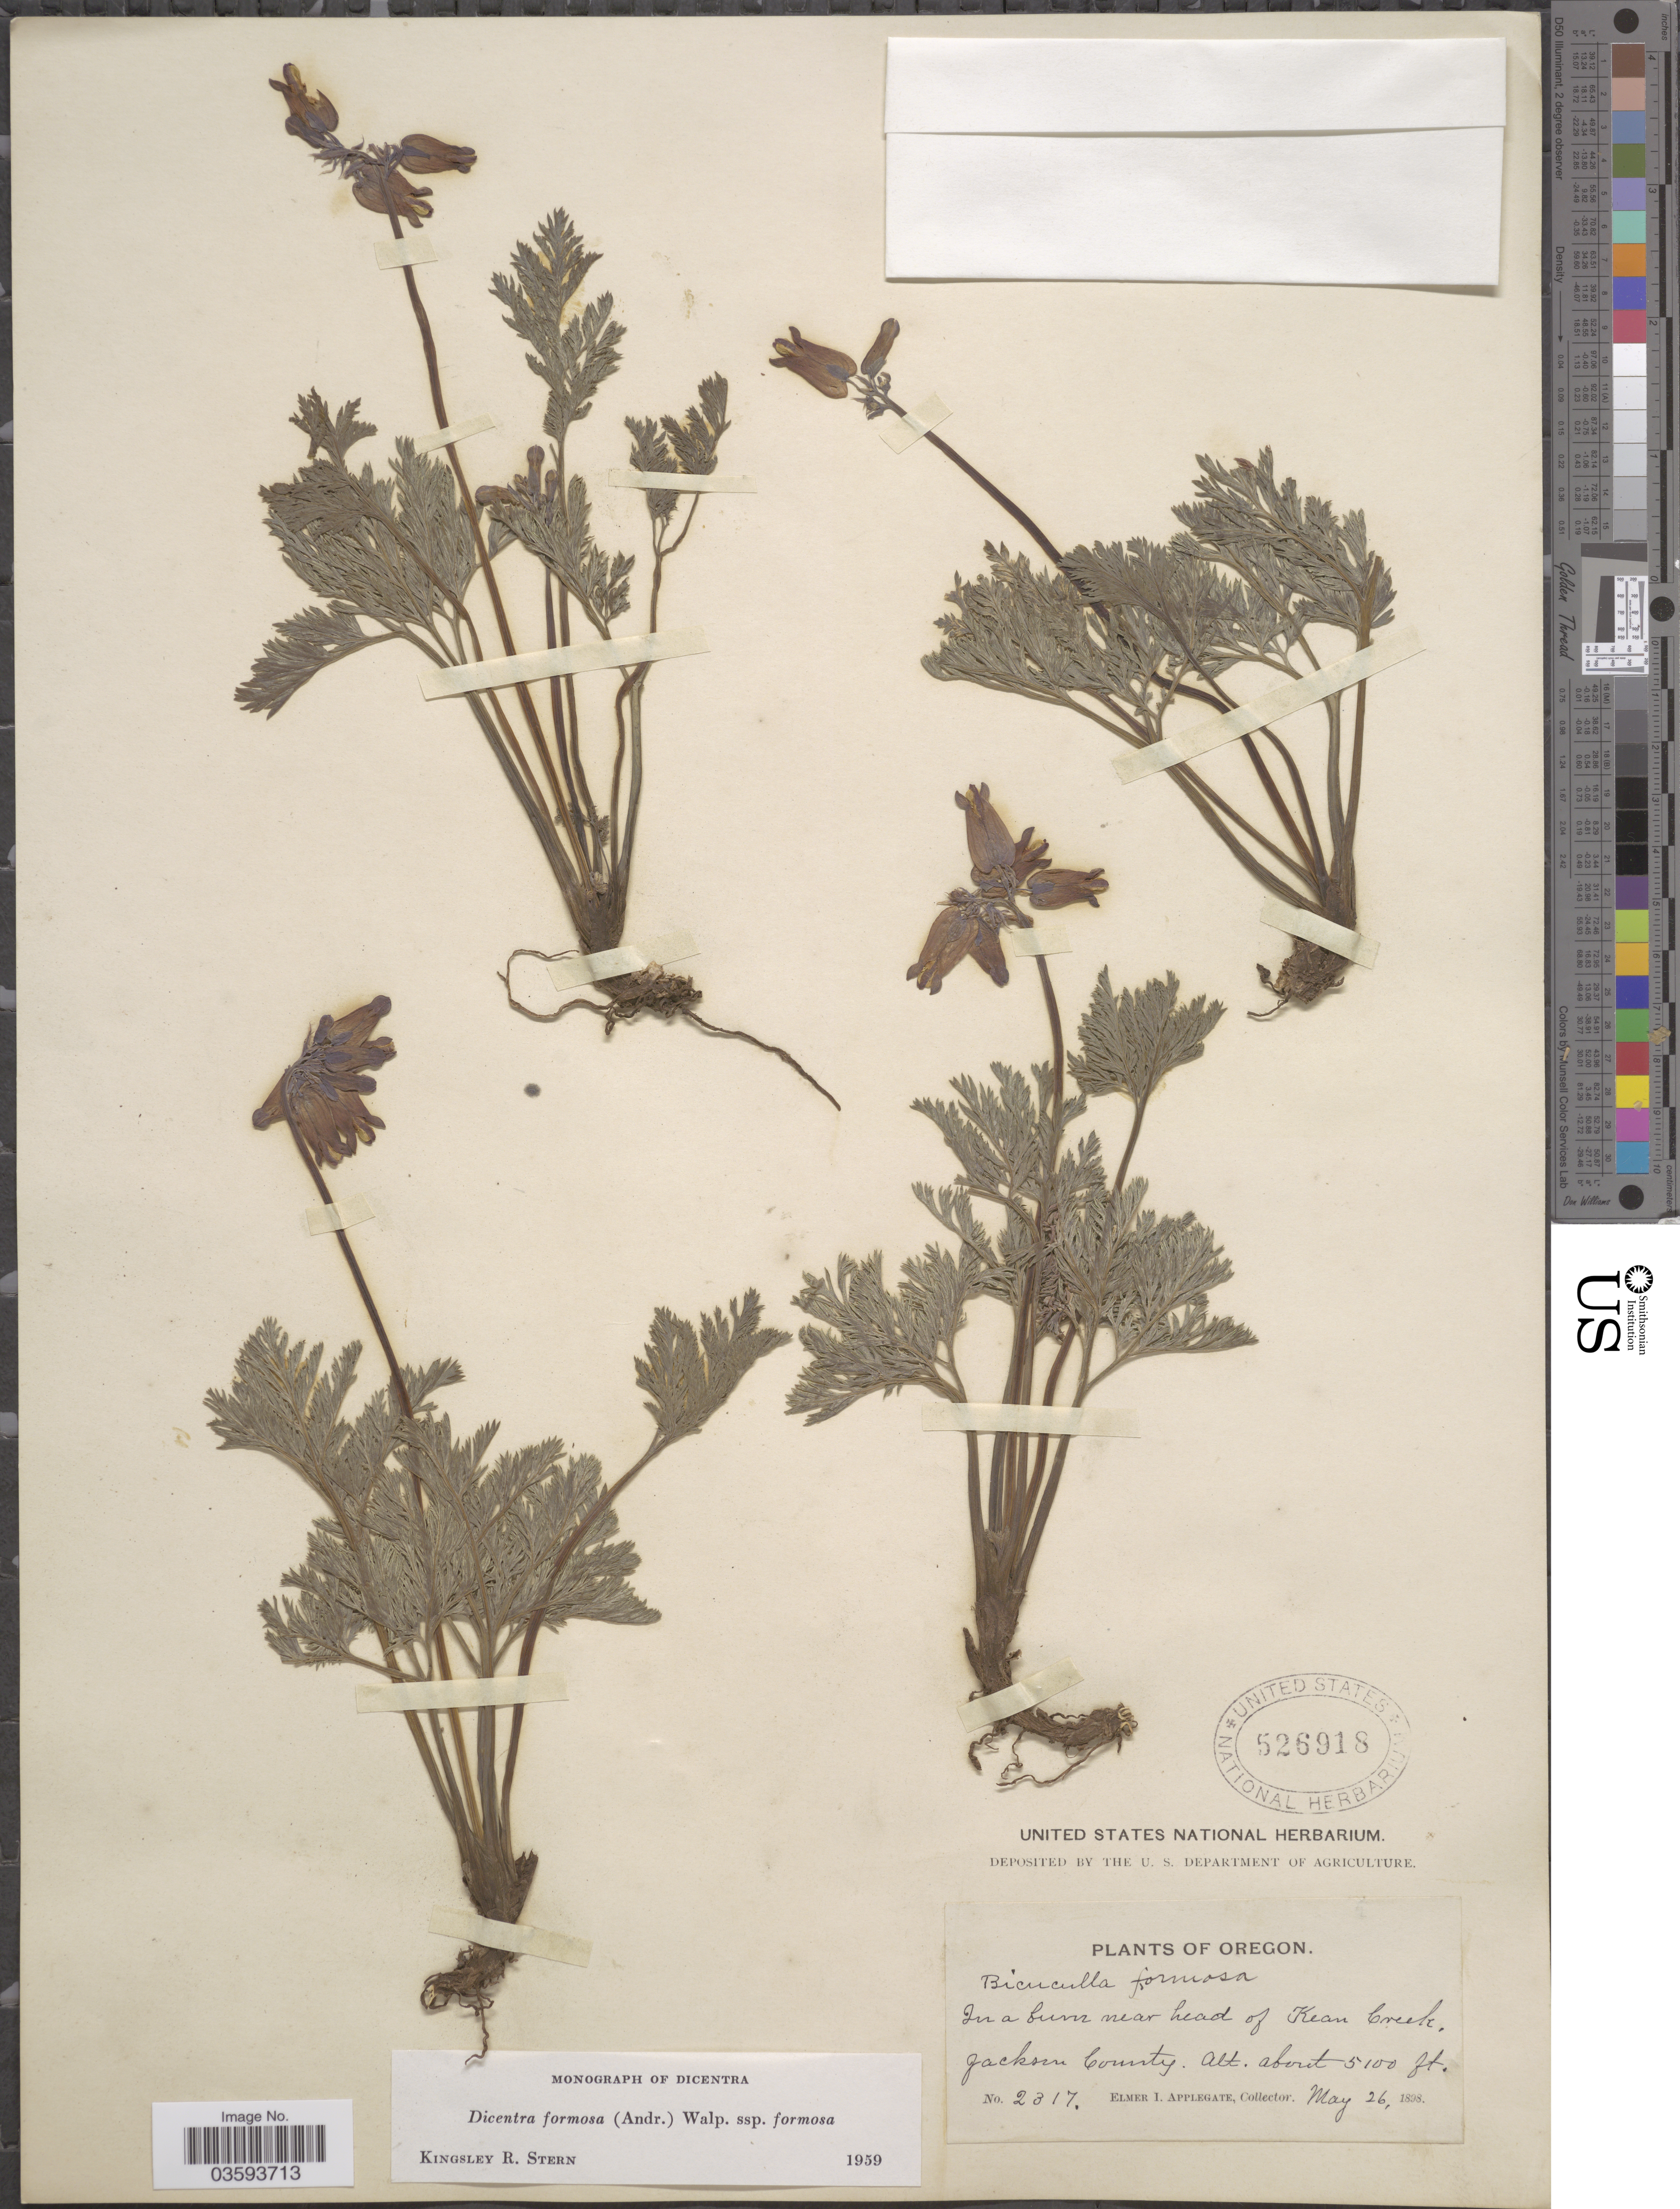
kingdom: Plantae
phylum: Tracheophyta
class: Magnoliopsida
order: Ranunculales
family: Papaveraceae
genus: Dicentra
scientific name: Dicentra formosa subsp. formosa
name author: (Haw.) Walp.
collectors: E. I. Applegate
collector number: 2317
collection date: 1898-05-26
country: United States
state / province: Oregon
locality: In a burn near head of Kean Creek. Jackson County.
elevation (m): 1554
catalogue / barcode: US 526918